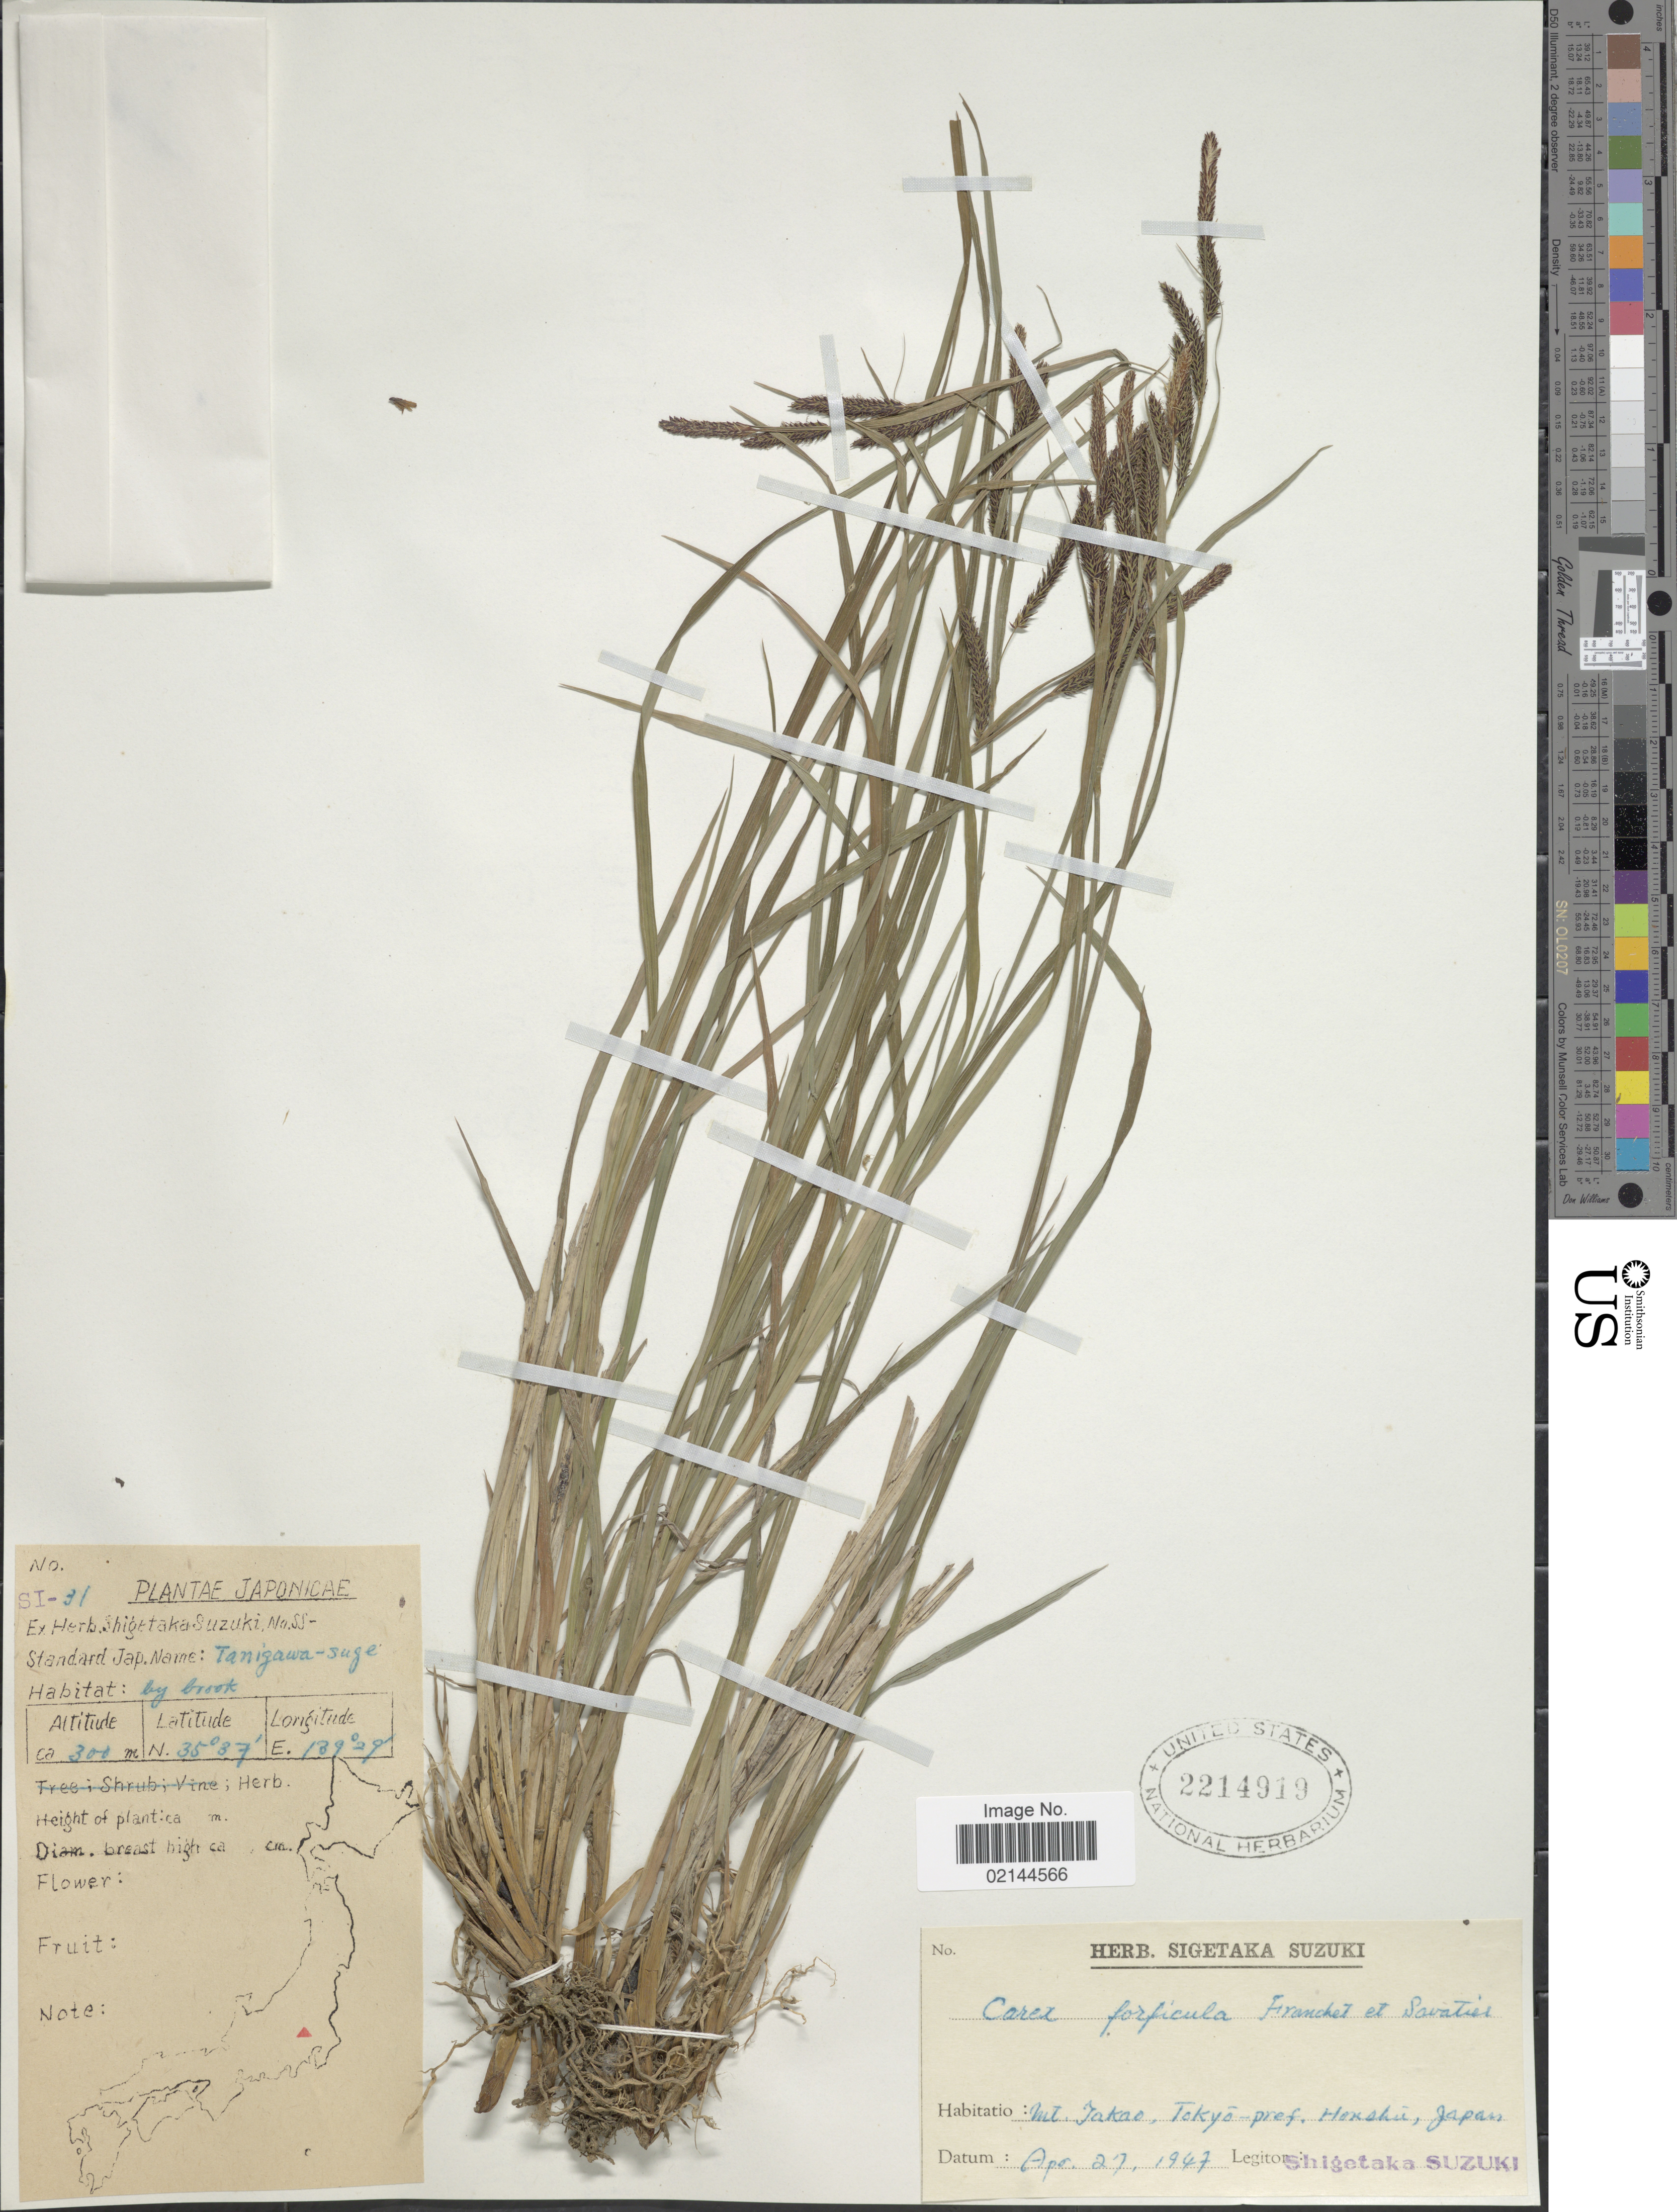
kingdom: Plantae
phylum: Tracheophyta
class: Liliopsida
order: Poales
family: Cyperaceae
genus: Carex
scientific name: Carex forficula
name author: Franch. & Sav.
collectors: S. Suzuki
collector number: SI-31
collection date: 1947-04-27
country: Japan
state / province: Tokyo, Federal City of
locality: Mt. Kakao, Tokyo- pref. Honshu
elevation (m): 300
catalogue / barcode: US 2214919